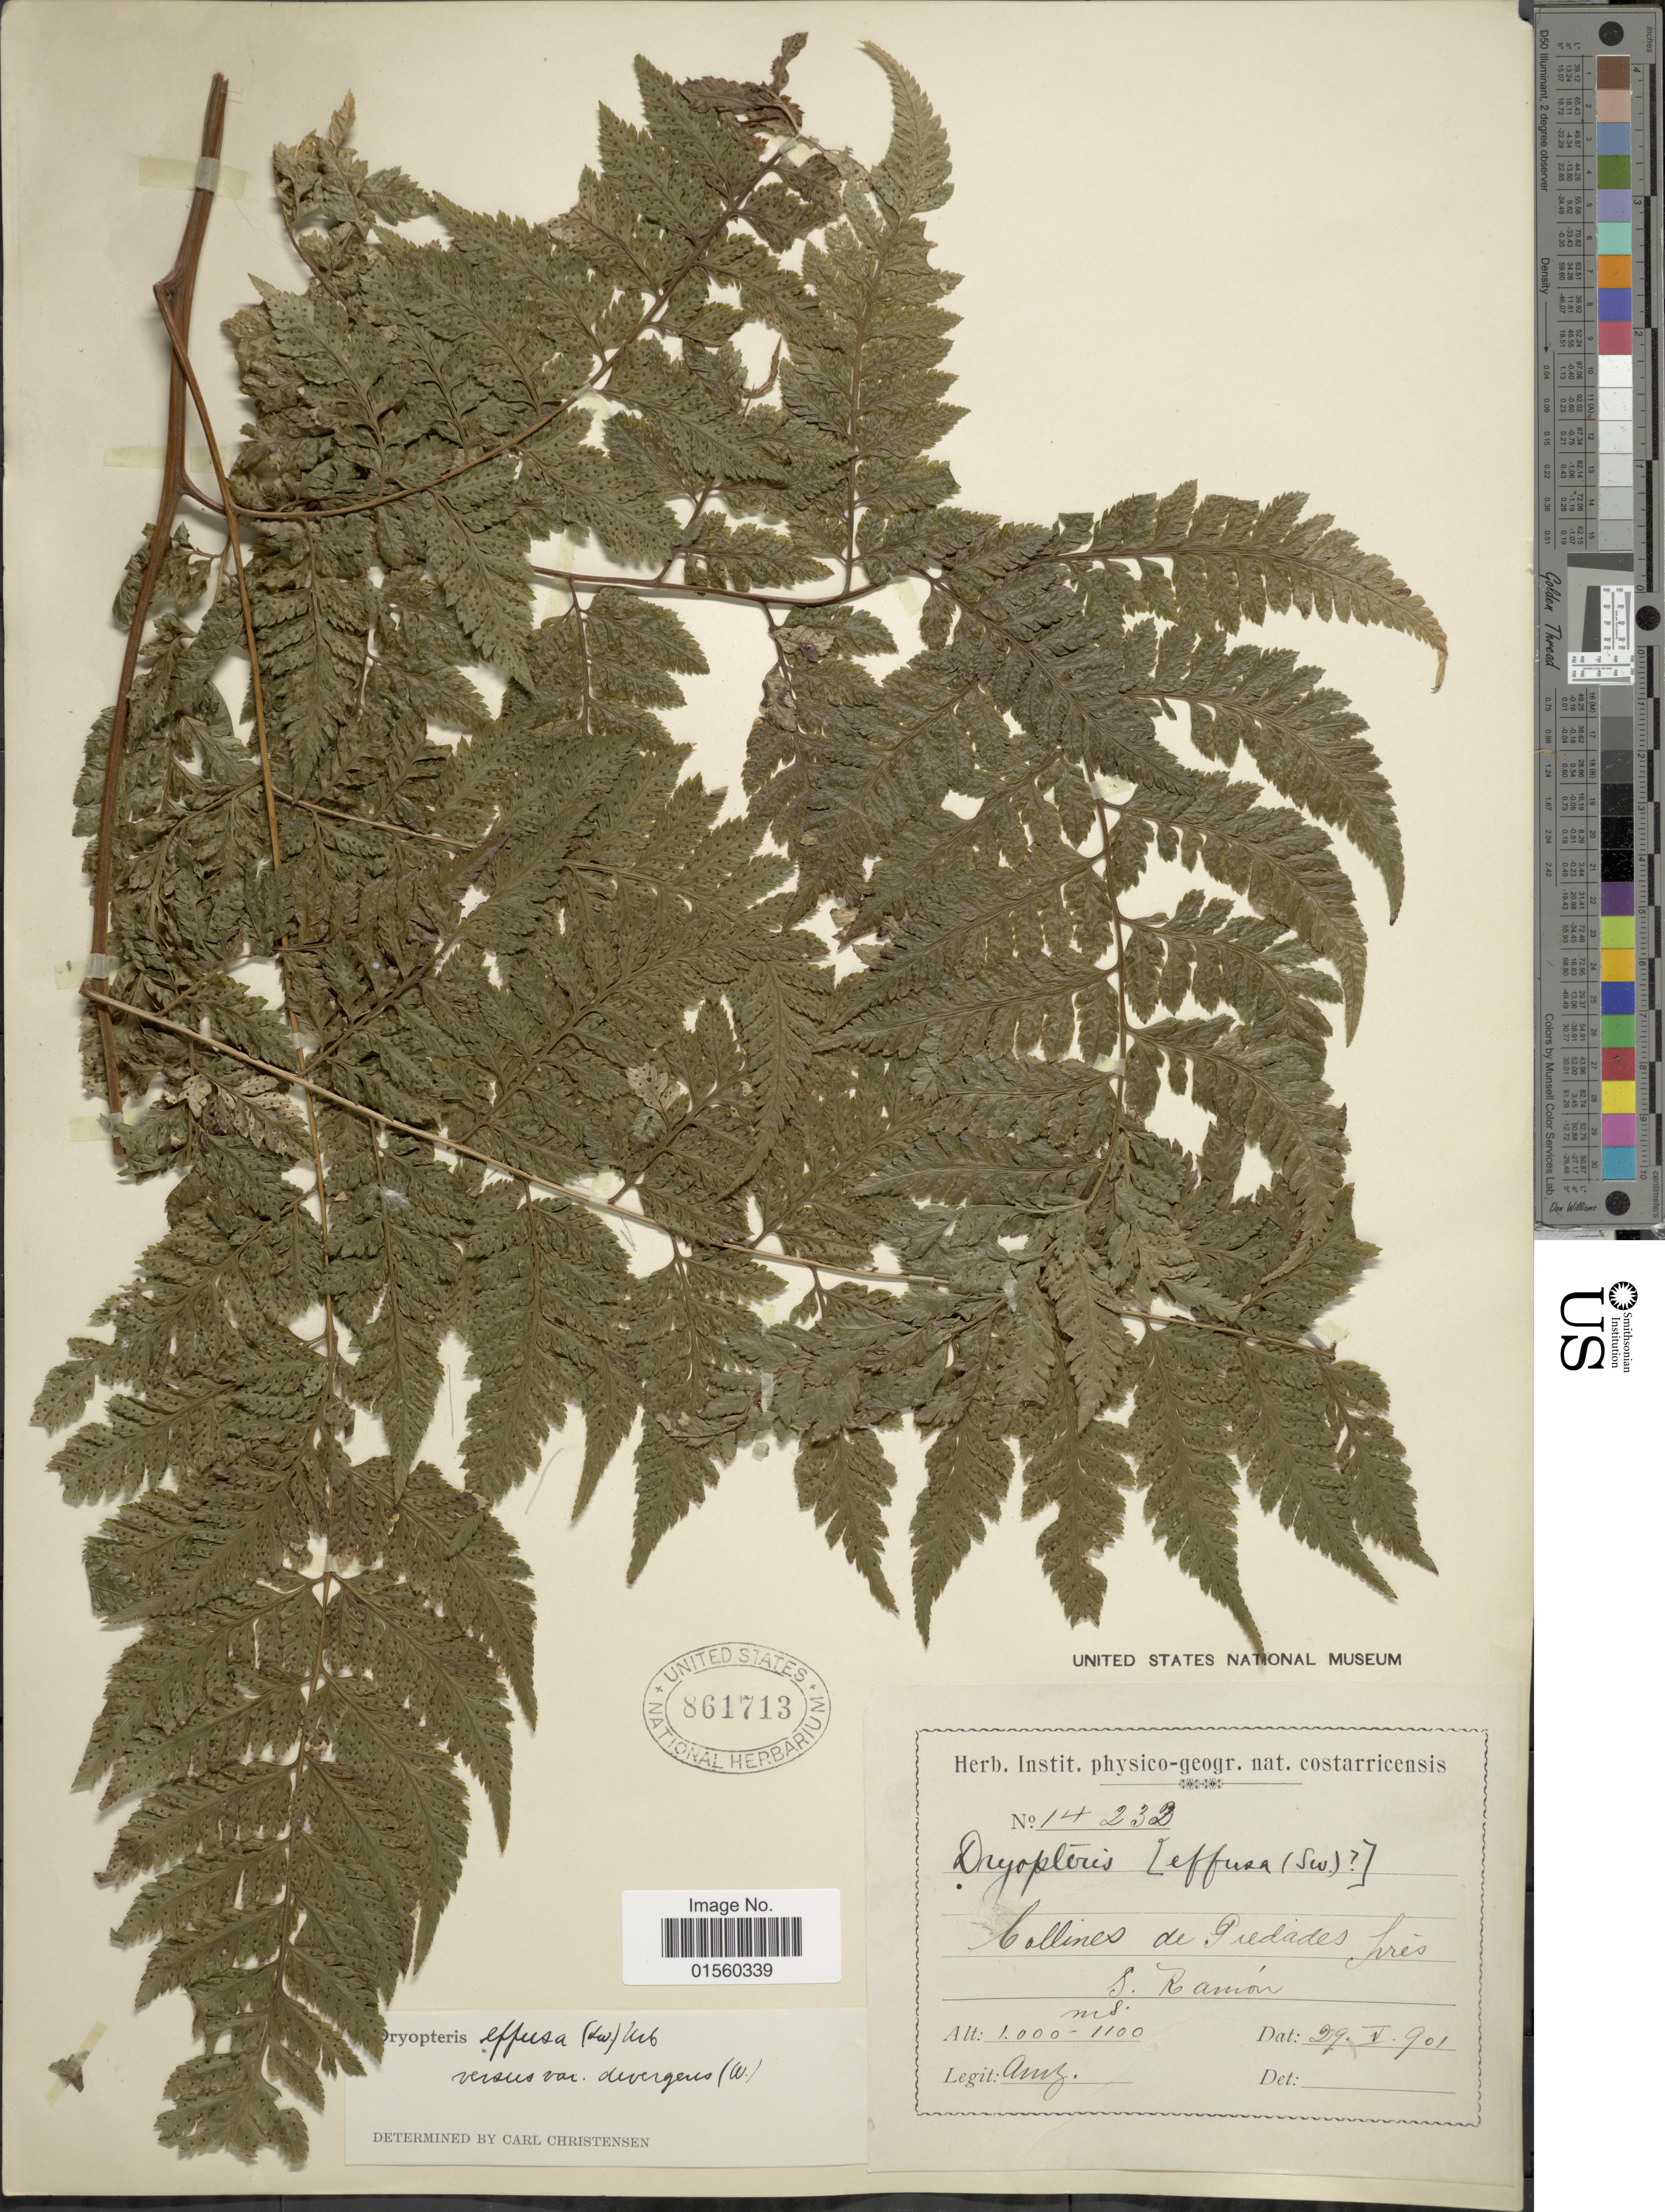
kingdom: Plantae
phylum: Tracheophyta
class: Polypodiopsida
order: Polypodiales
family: Dryopteridaceae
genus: Parapolystichum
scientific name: Parapolystichum effusum var. effusum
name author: (Sw.) Ching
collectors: A. Brenes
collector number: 14232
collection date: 1901-05-29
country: Costa Rica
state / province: Alajuela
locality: Collines de Piedades près San Ramón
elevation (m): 1000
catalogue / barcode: US 861713